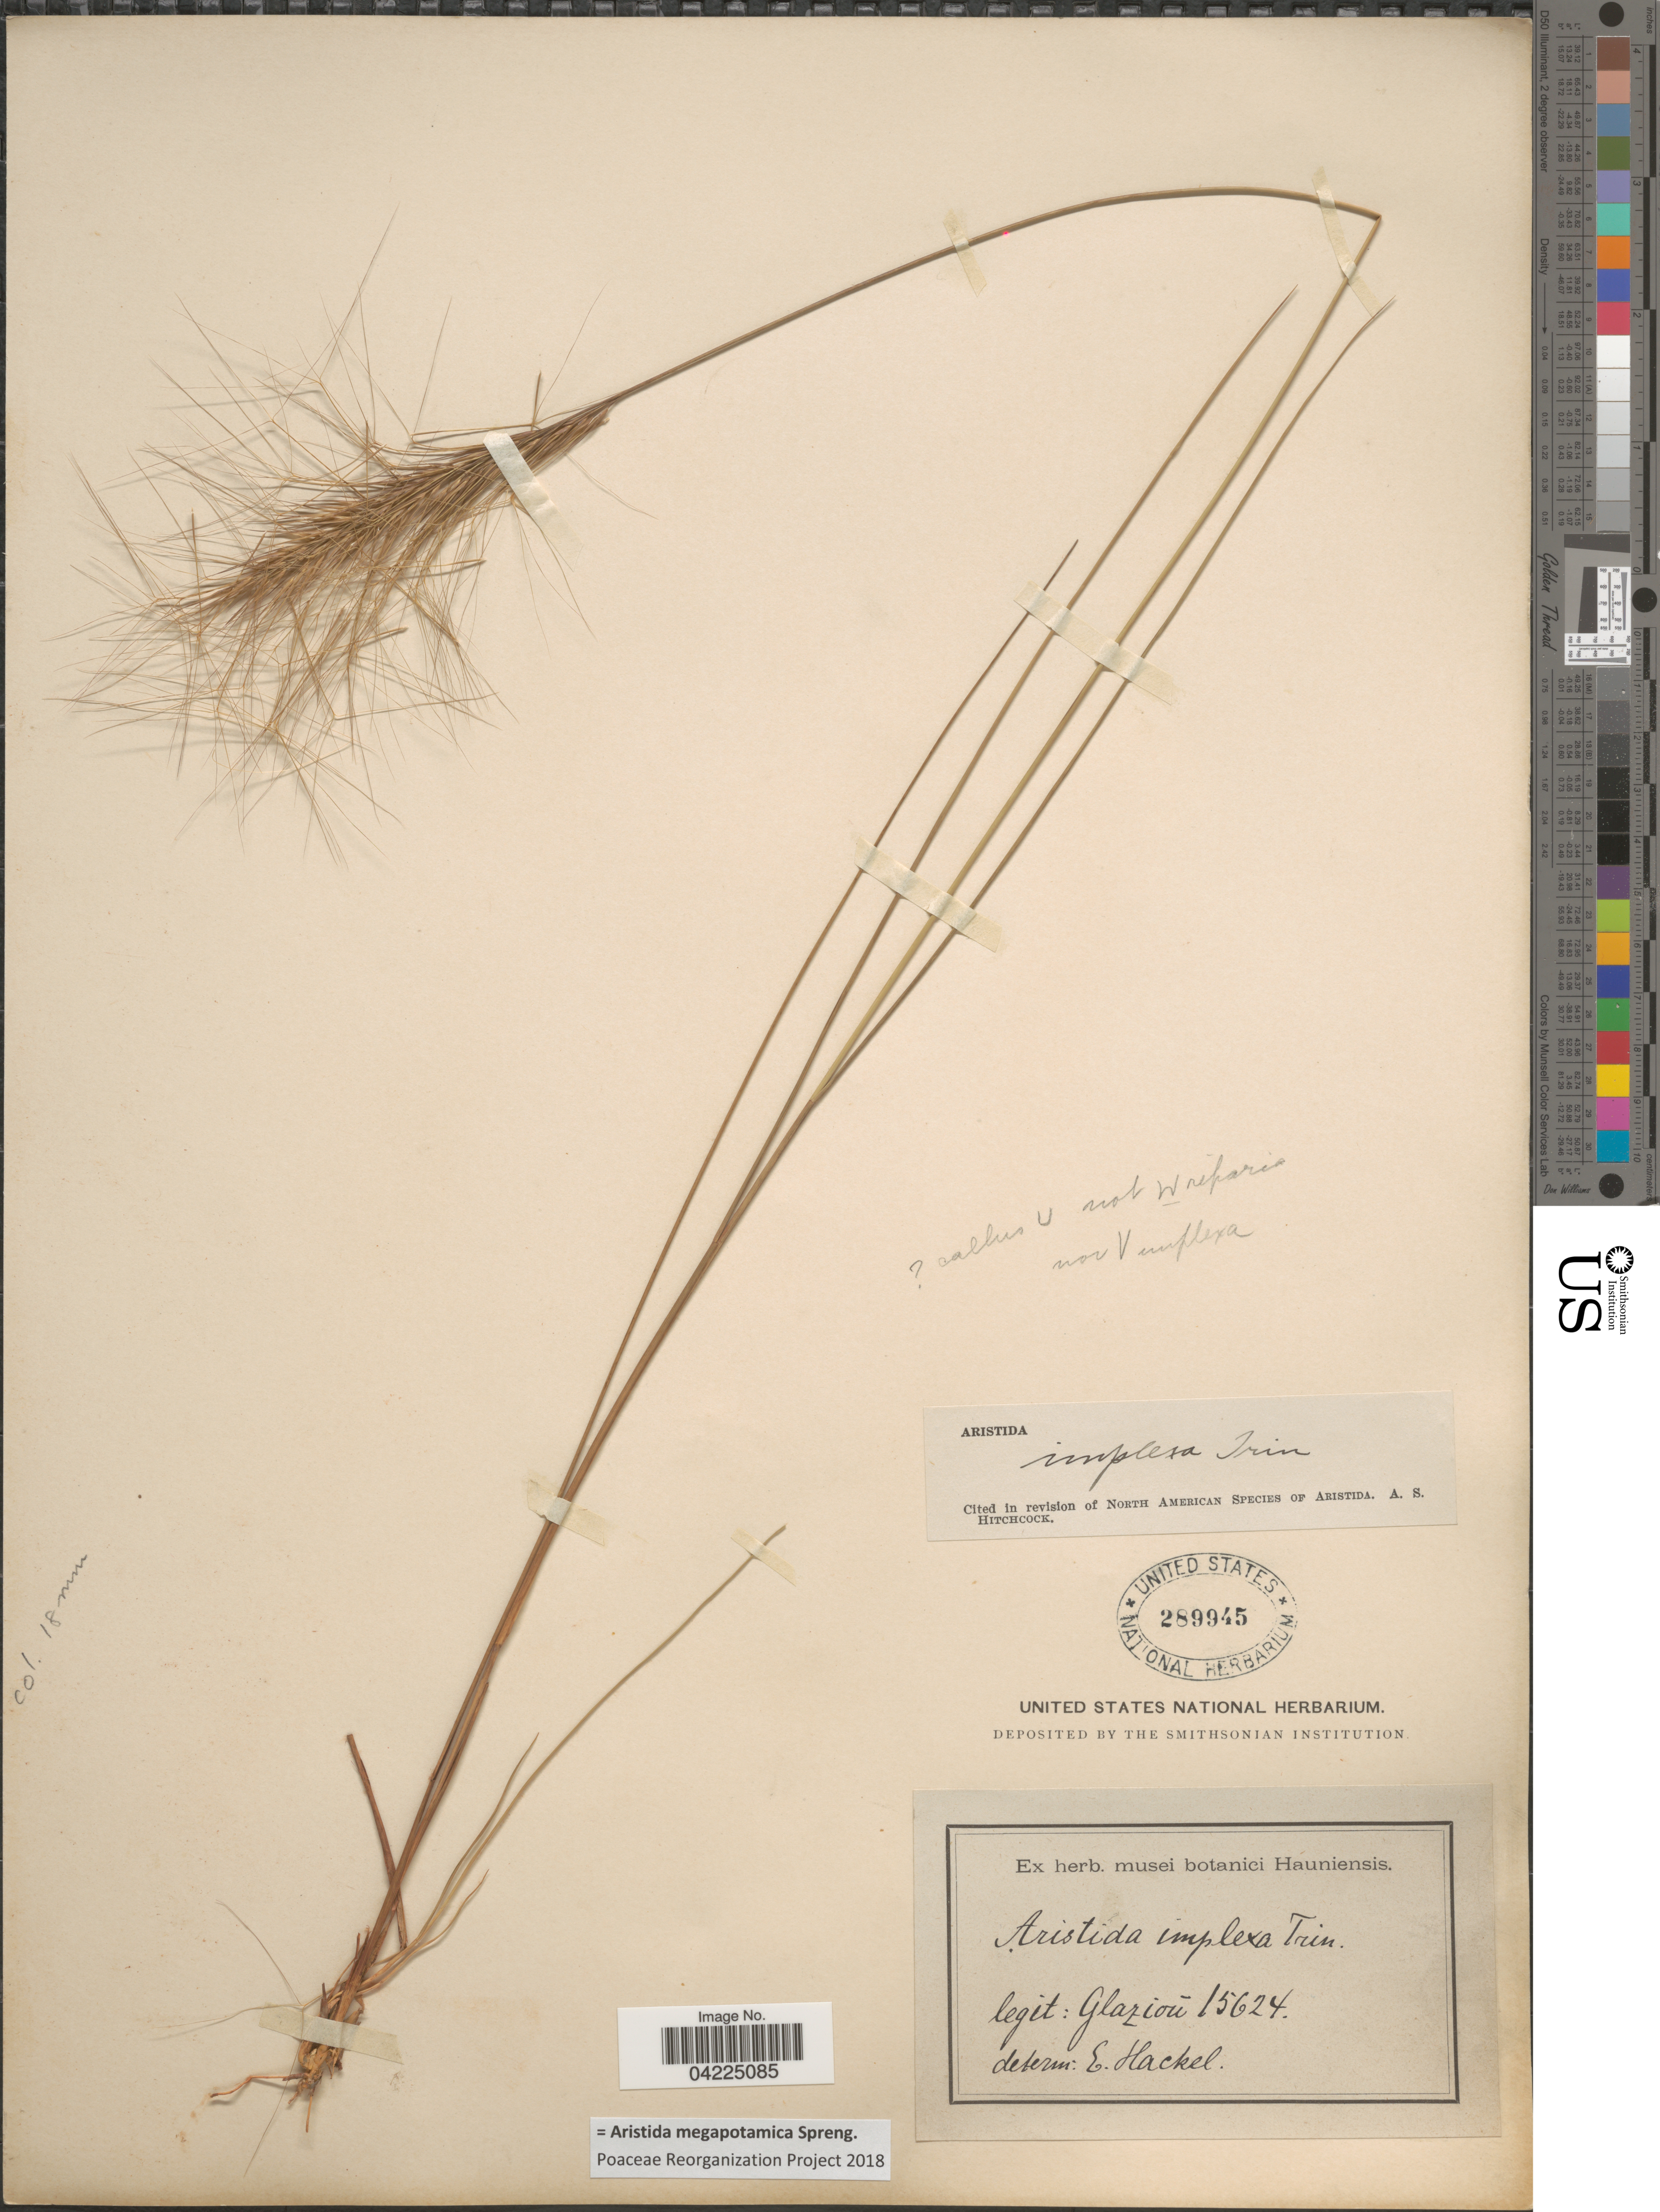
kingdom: Plantae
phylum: Tracheophyta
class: Liliopsida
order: Poales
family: Poaceae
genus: Aristida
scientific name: Aristida megapotamica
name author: Spreng.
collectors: Glaziou, --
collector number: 15624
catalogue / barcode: US 289945